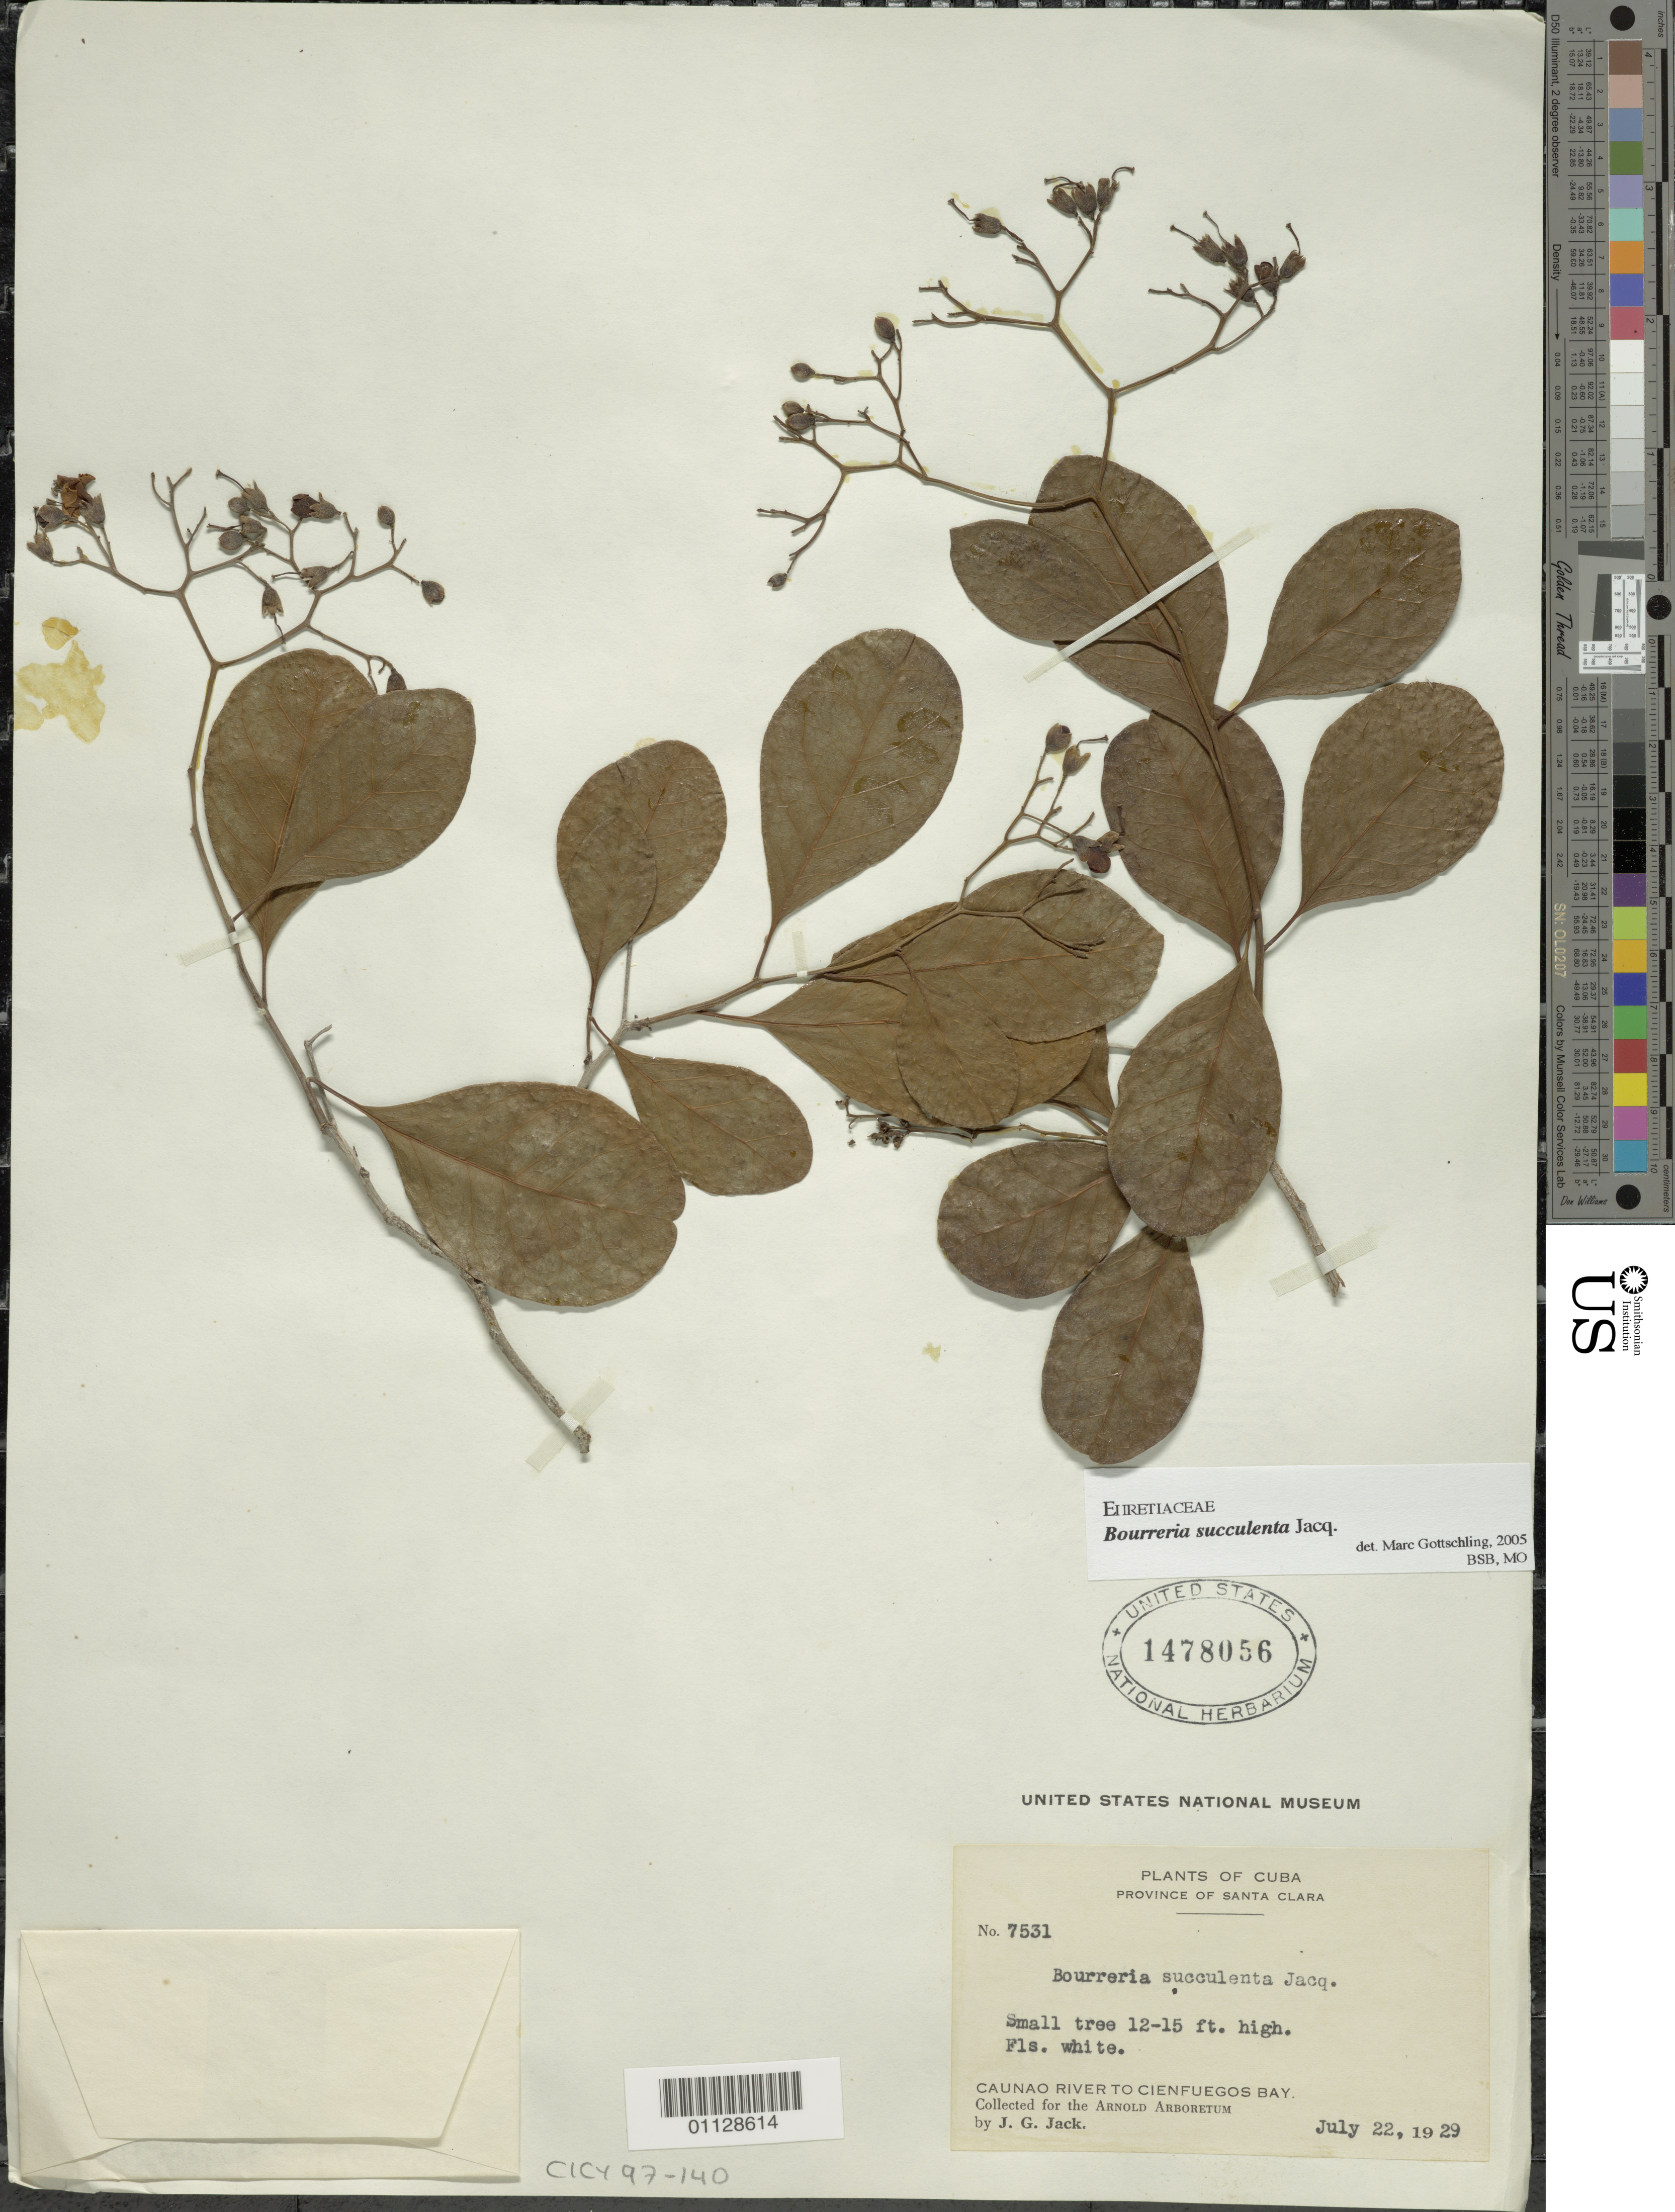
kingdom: Plantae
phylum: Tracheophyta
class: Magnoliopsida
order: Boraginales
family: Ehretiaceae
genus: Bourreria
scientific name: Bourreria succulenta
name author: Jacq.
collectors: J. G. Jack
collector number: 7531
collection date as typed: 22 Jul 1929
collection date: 1929-07-22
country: Cuba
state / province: Cienfuegos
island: Cuba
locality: Caunao River to Cienfuegos Bay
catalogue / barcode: US 1478056